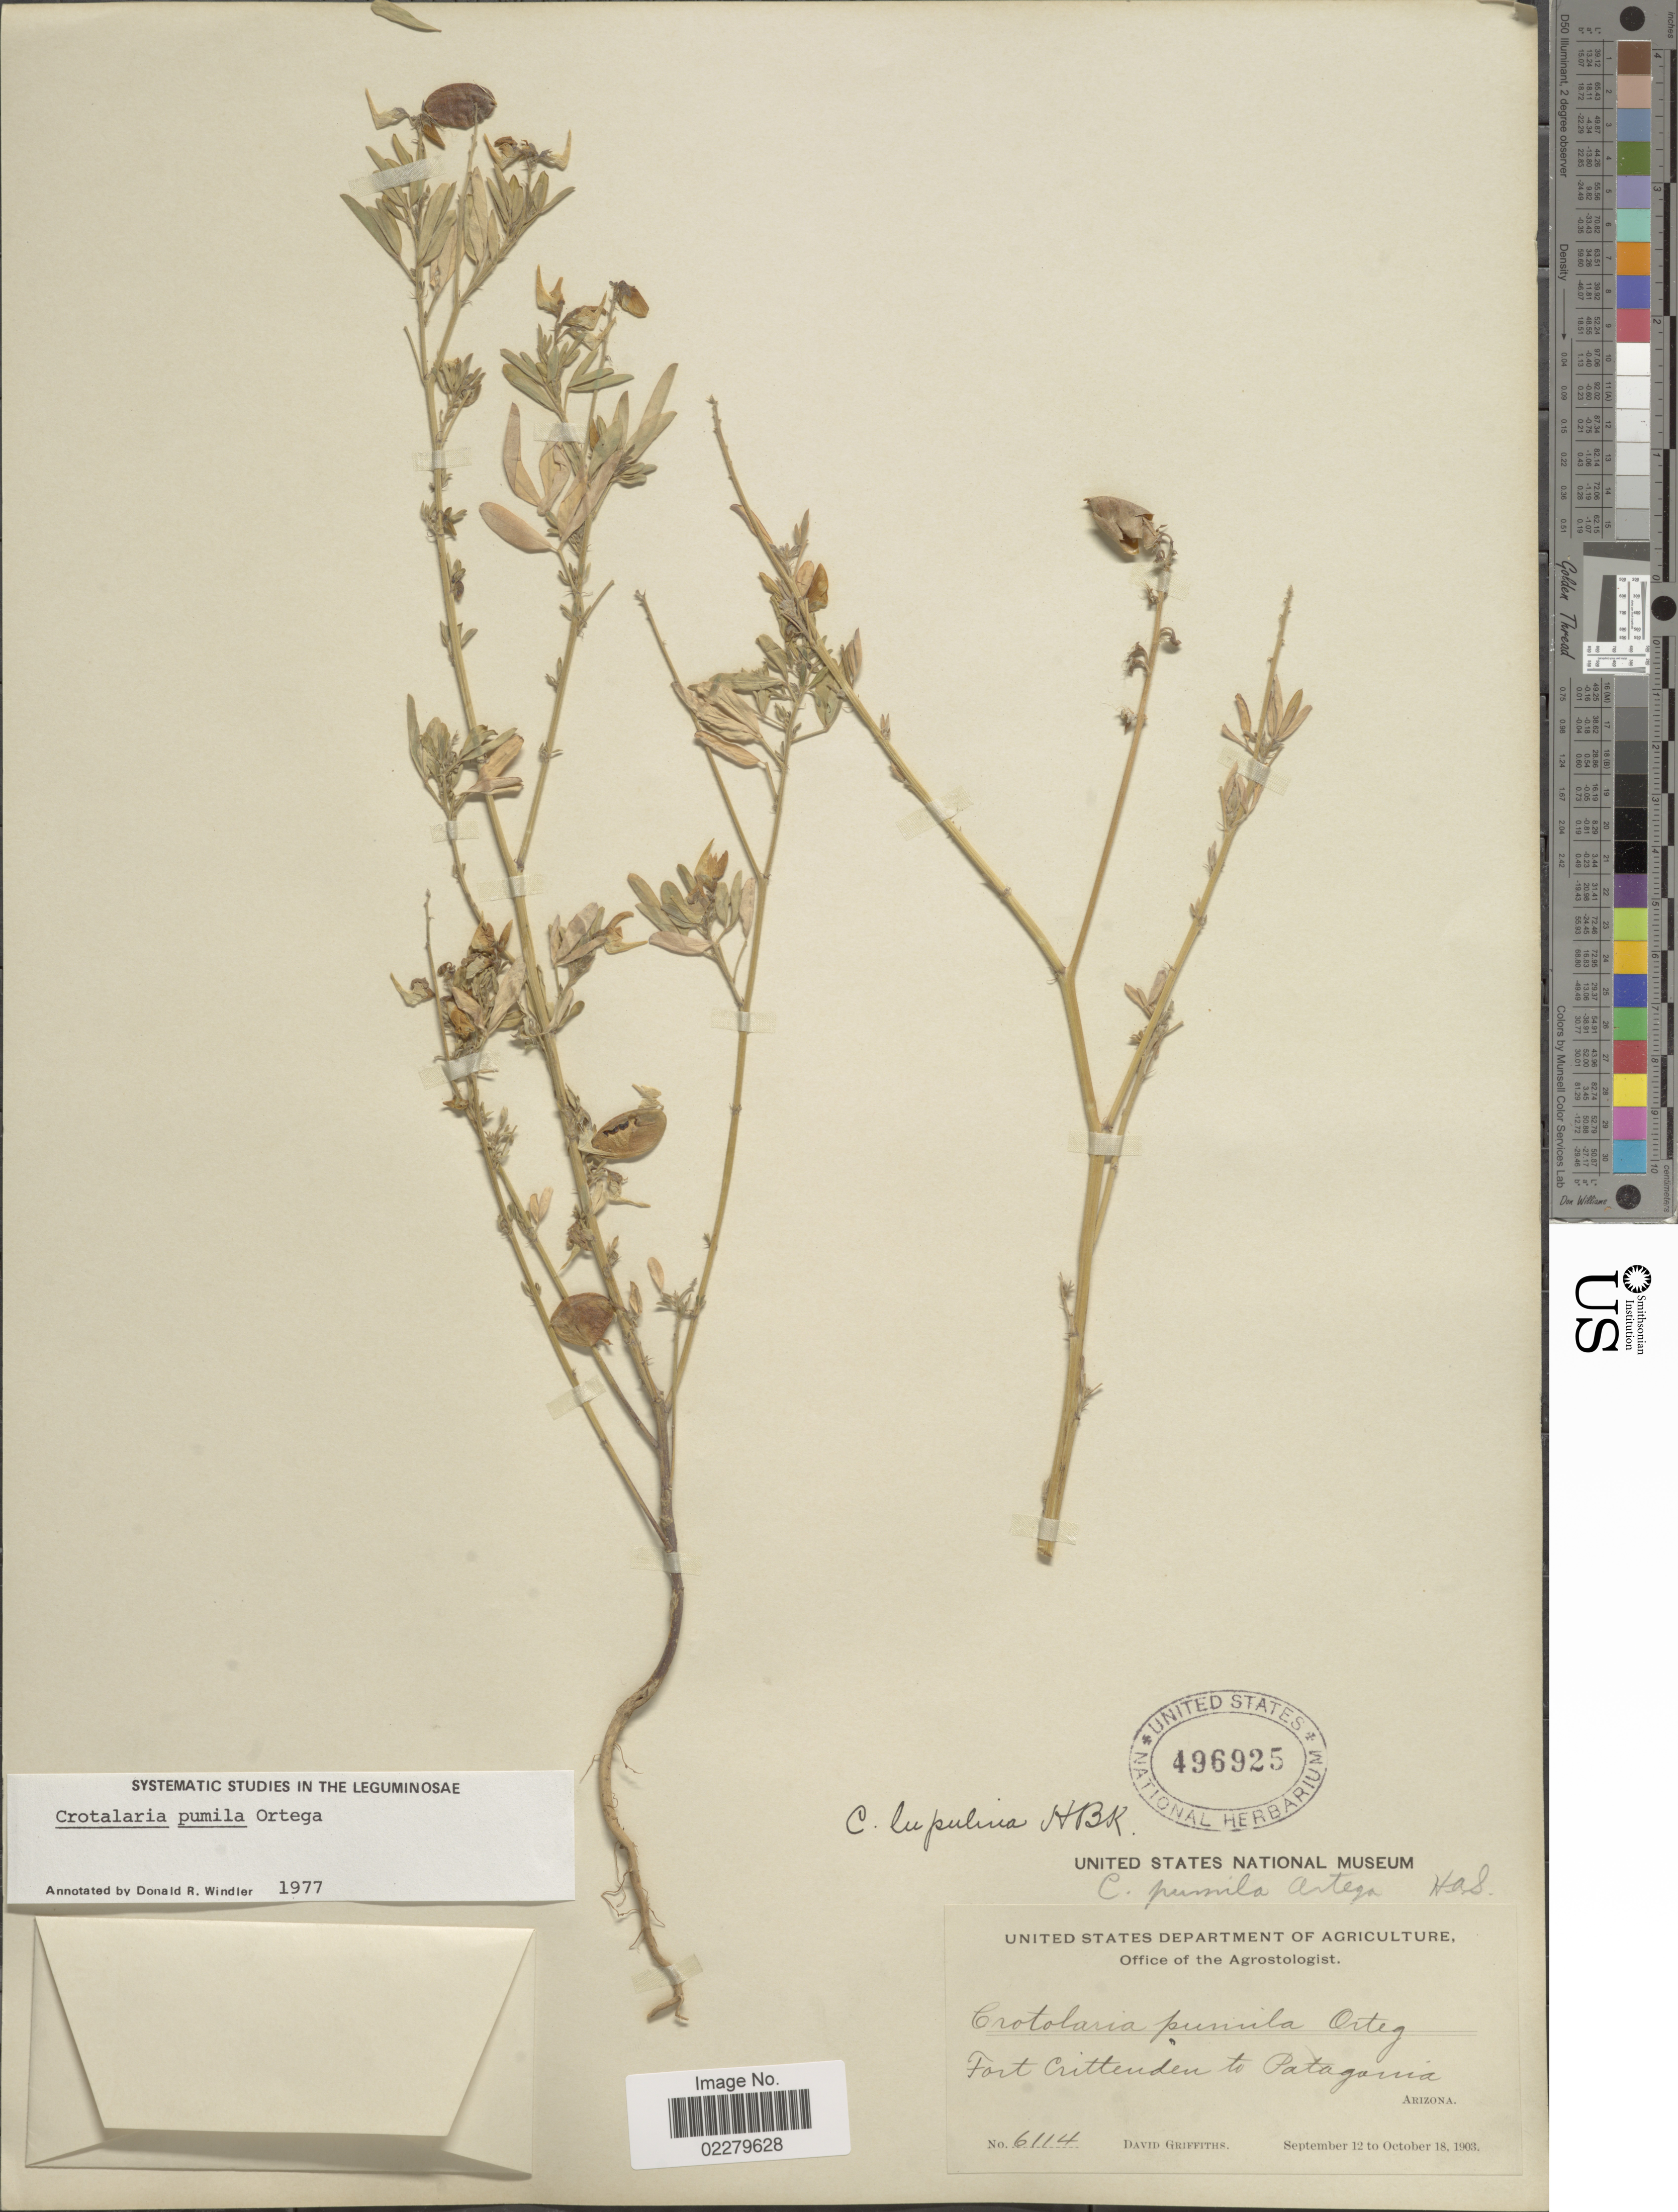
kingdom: Plantae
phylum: Tracheophyta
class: Magnoliopsida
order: Fabales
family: Fabaceae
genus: Crotalaria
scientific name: Crotalaria pumila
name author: Ortega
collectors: D. Griffiths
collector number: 6114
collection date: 1903-09-12/1903-10-18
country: United States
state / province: Arizona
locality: Fort Crittenden to Patagonia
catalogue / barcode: US 496925